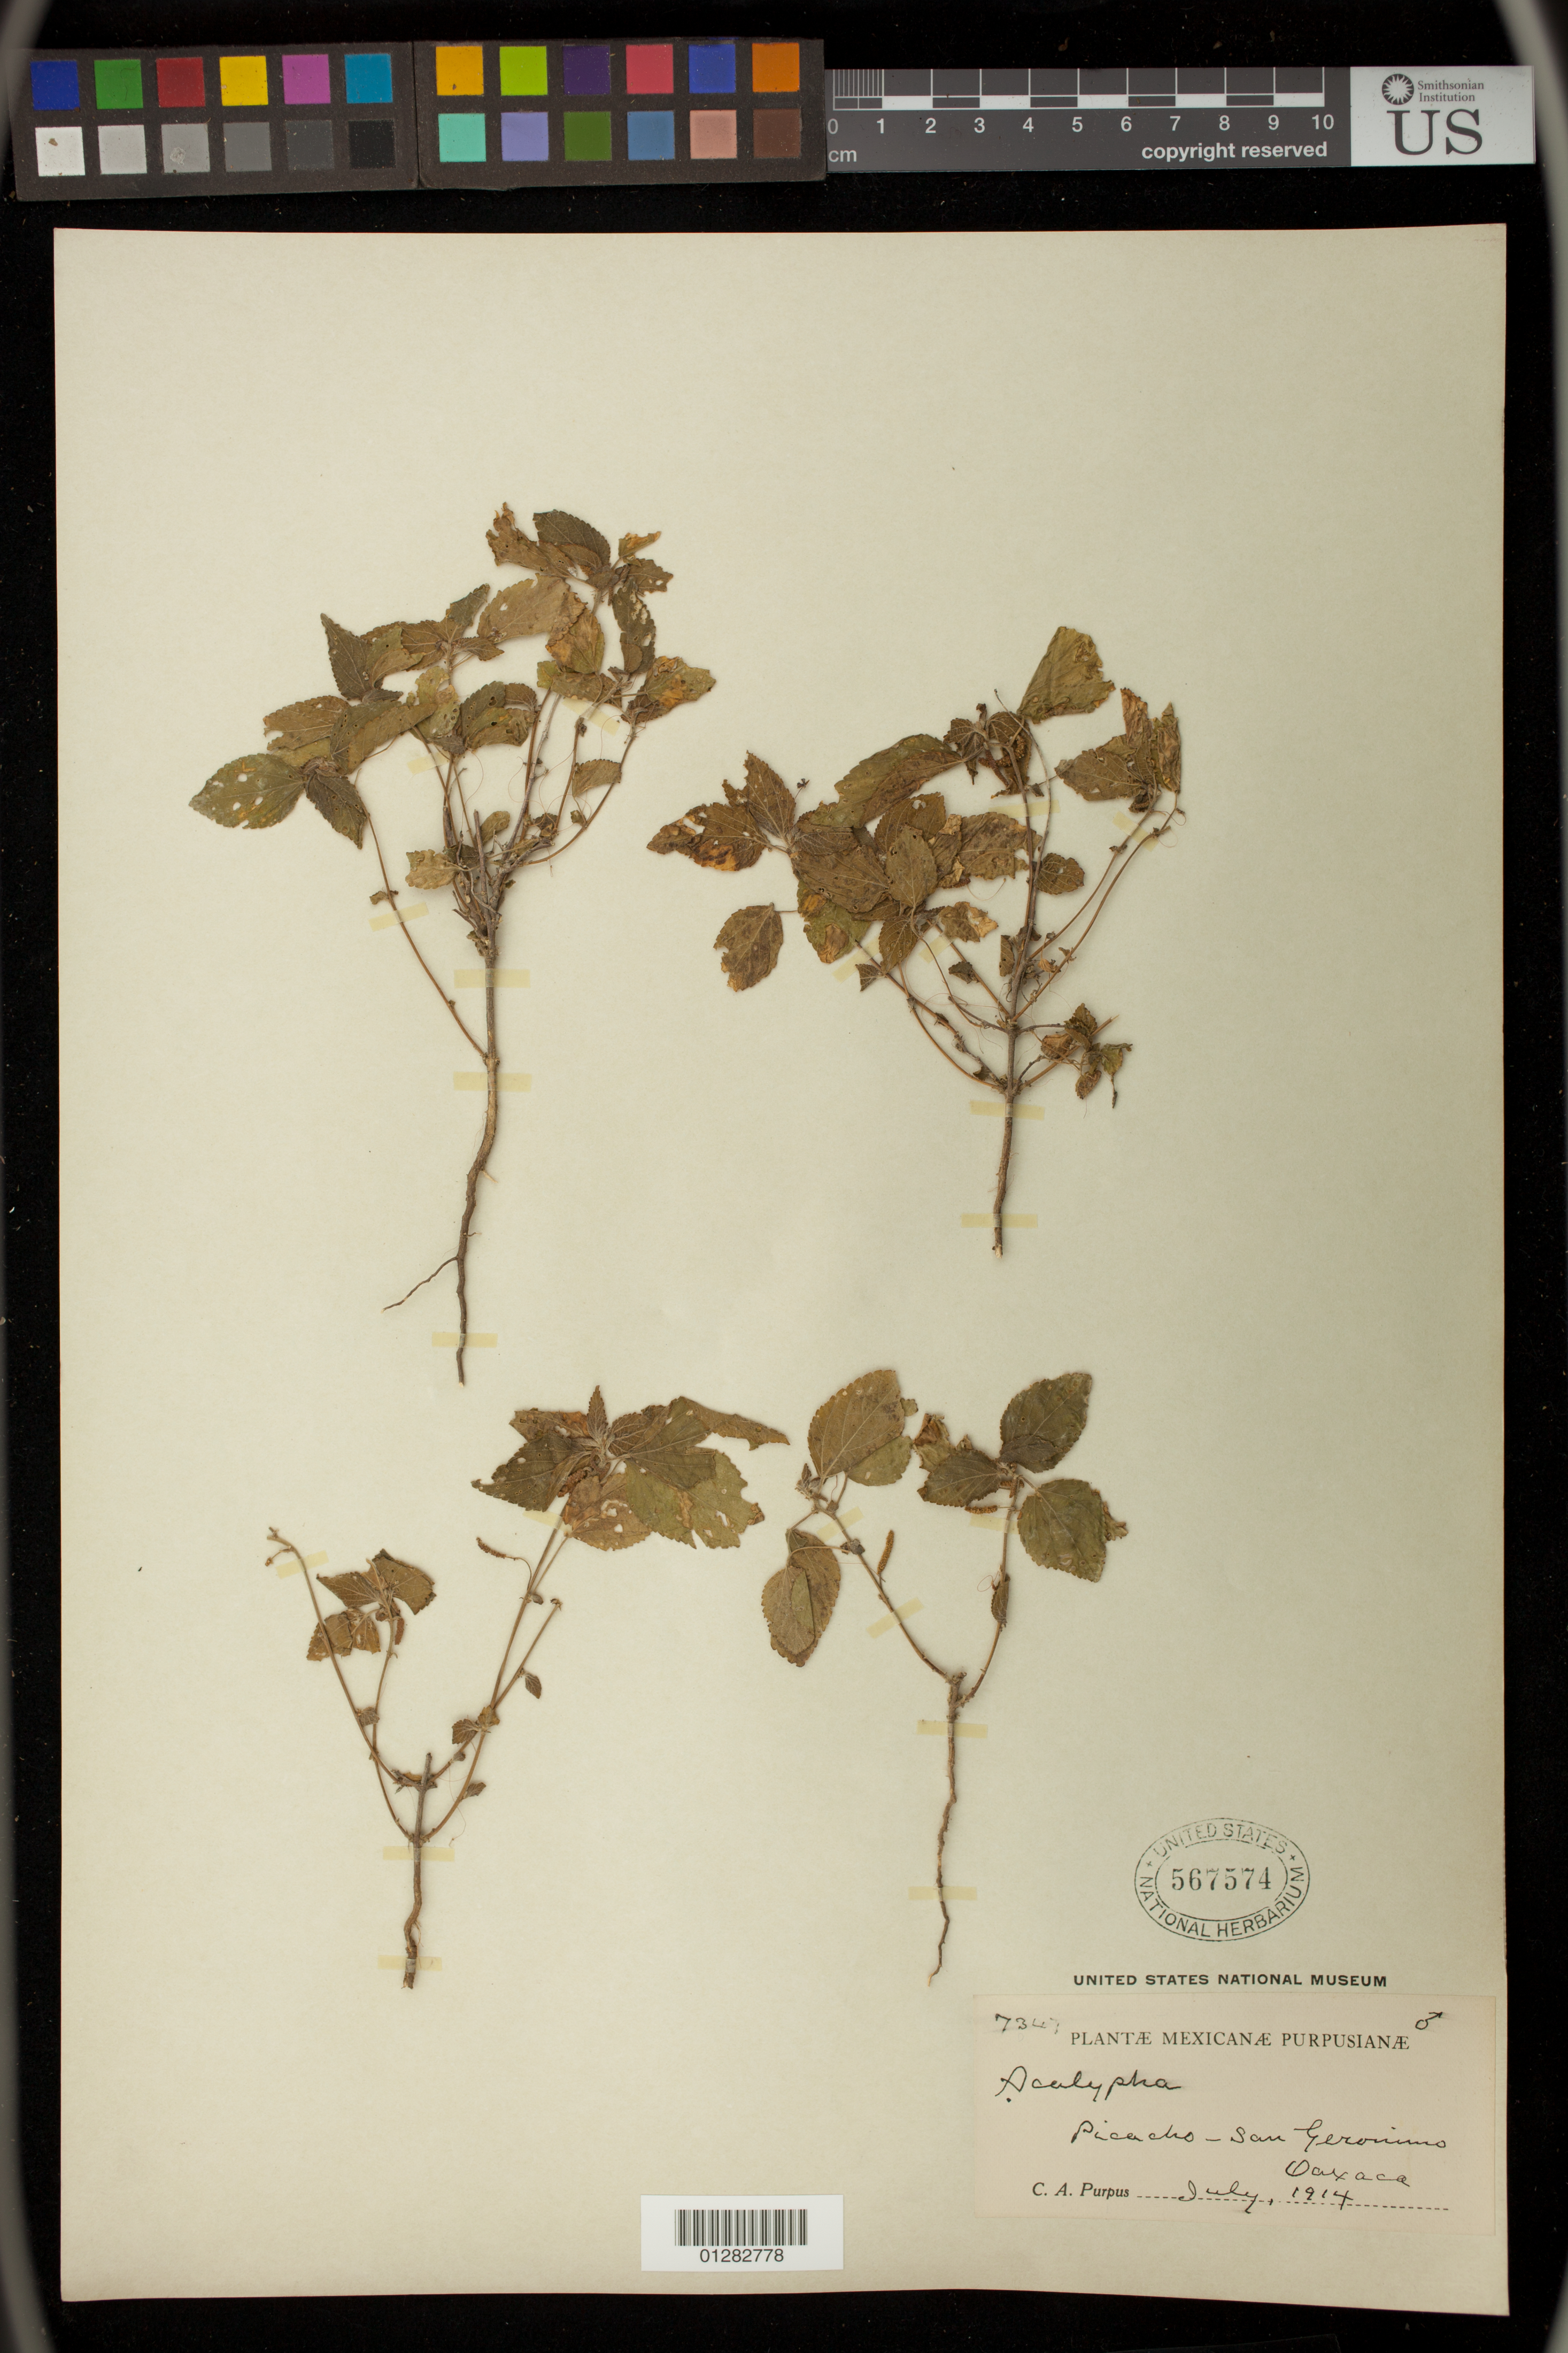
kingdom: Plantae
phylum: Tracheophyta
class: Magnoliopsida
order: Malpighiales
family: Euphorbiaceae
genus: Acalypha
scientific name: Acalypha sp.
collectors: C. A. Purpus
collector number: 7347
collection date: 1914-07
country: Mexico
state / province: Oaxaca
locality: Picacho - San Geronimo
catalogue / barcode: US 567574